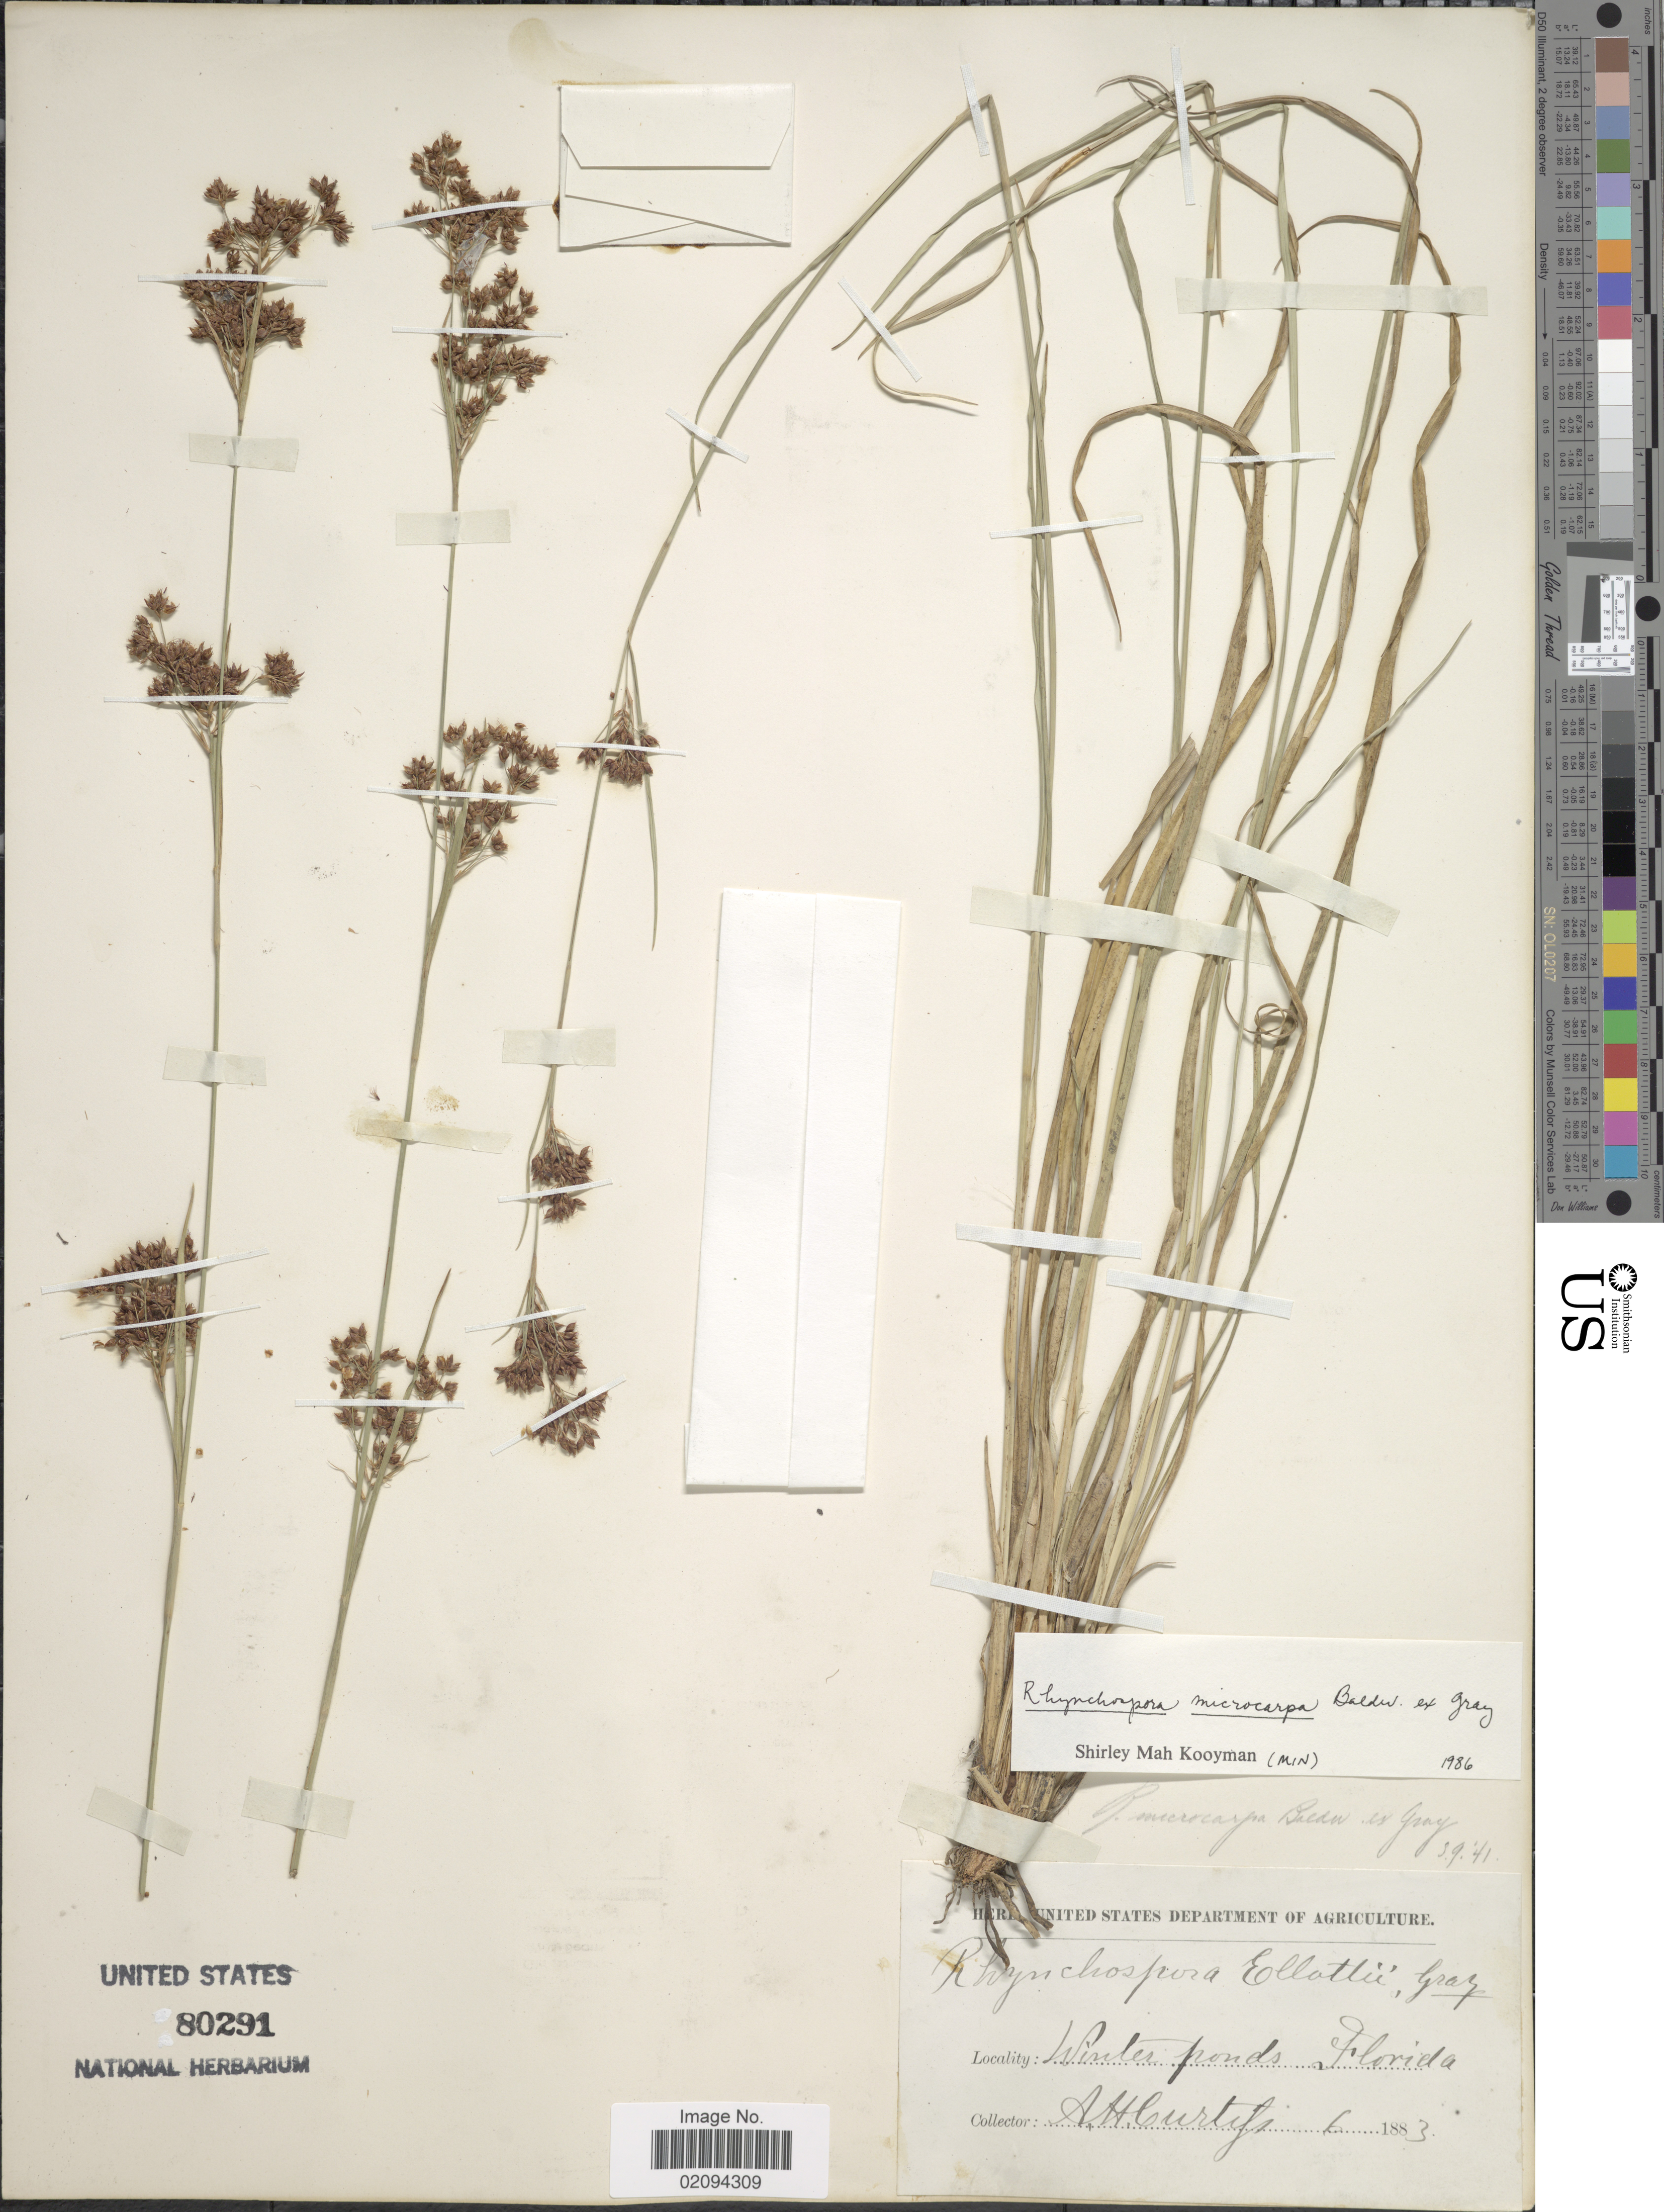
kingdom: Plantae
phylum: Tracheophyta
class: Liliopsida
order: Poales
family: Cyperaceae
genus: Rhynchospora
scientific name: Rhynchospora microcarpa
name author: Baldwin ex A. Gray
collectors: A. H. Curtiss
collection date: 1883-06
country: United States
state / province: Florida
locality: Winter ponds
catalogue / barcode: US 80291